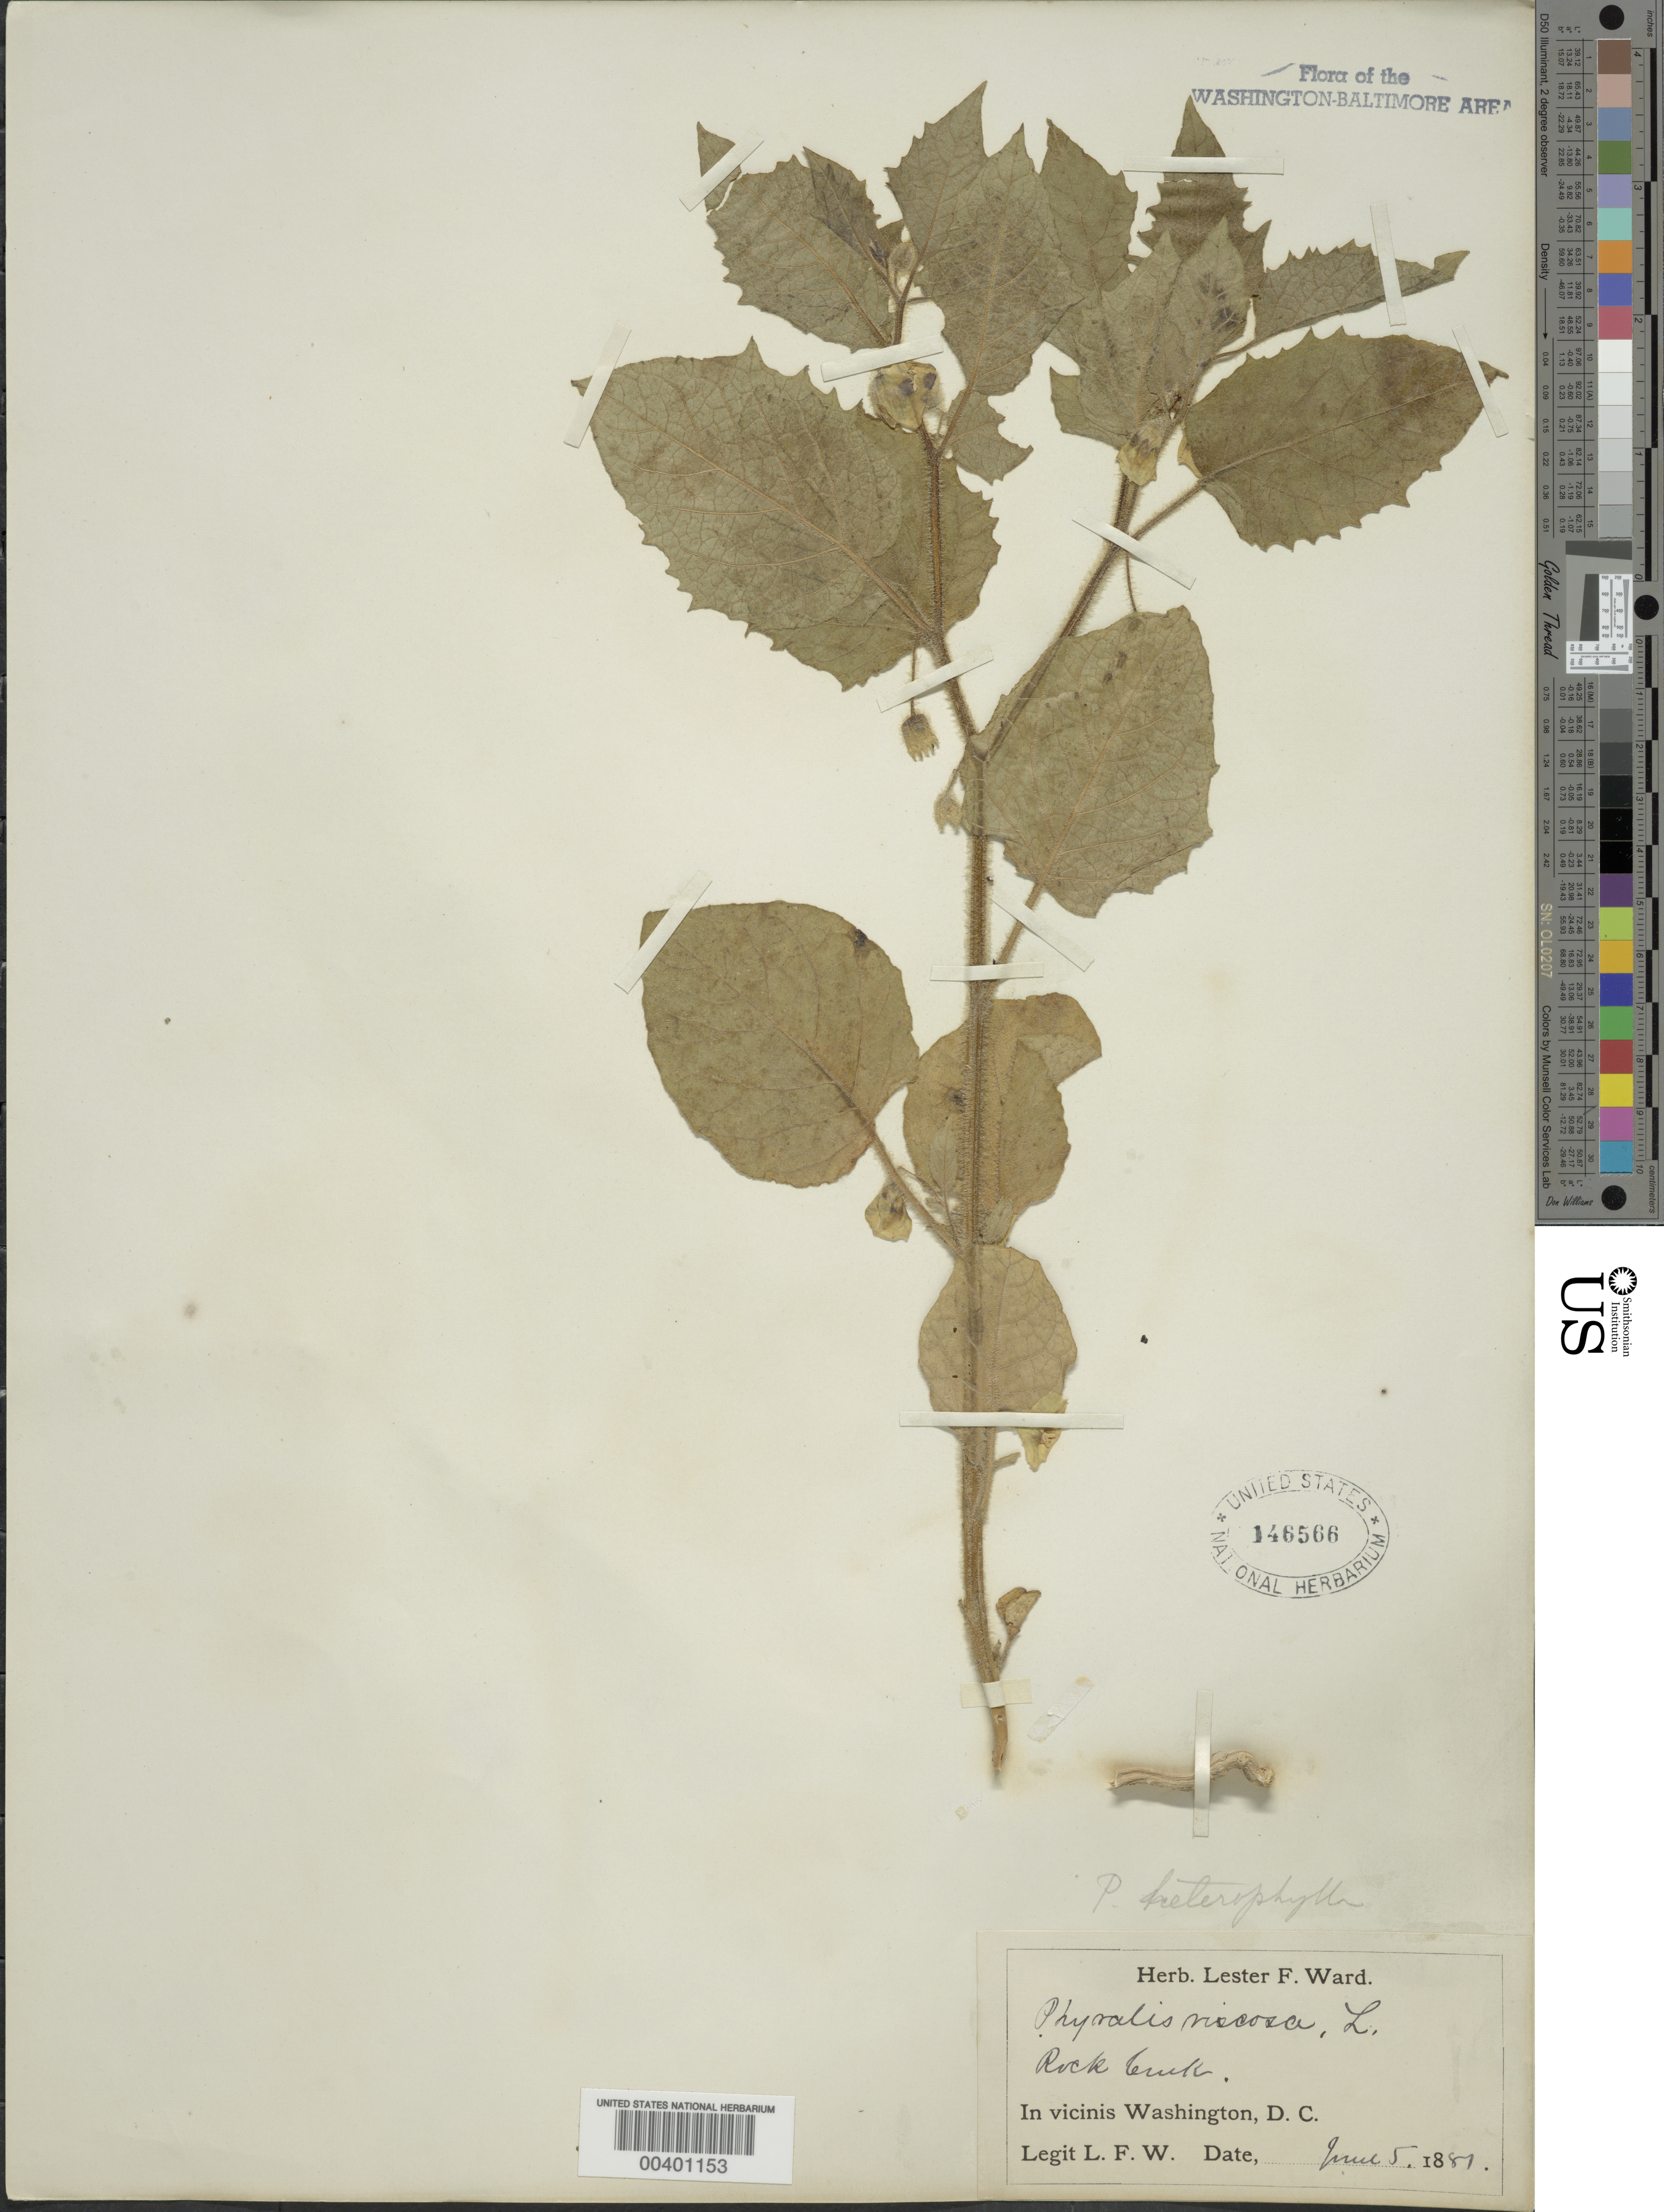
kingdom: Plantae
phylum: Tracheophyta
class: Magnoliopsida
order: Solanales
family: Solanaceae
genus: Physalis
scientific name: Physalis heterophylla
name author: Nees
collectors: L. F. Ward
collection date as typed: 05 Jun 1881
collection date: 1881-06-05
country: United States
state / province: District of Columbia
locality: Rock Creek Rock Creek Park and vicinity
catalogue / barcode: US 146566